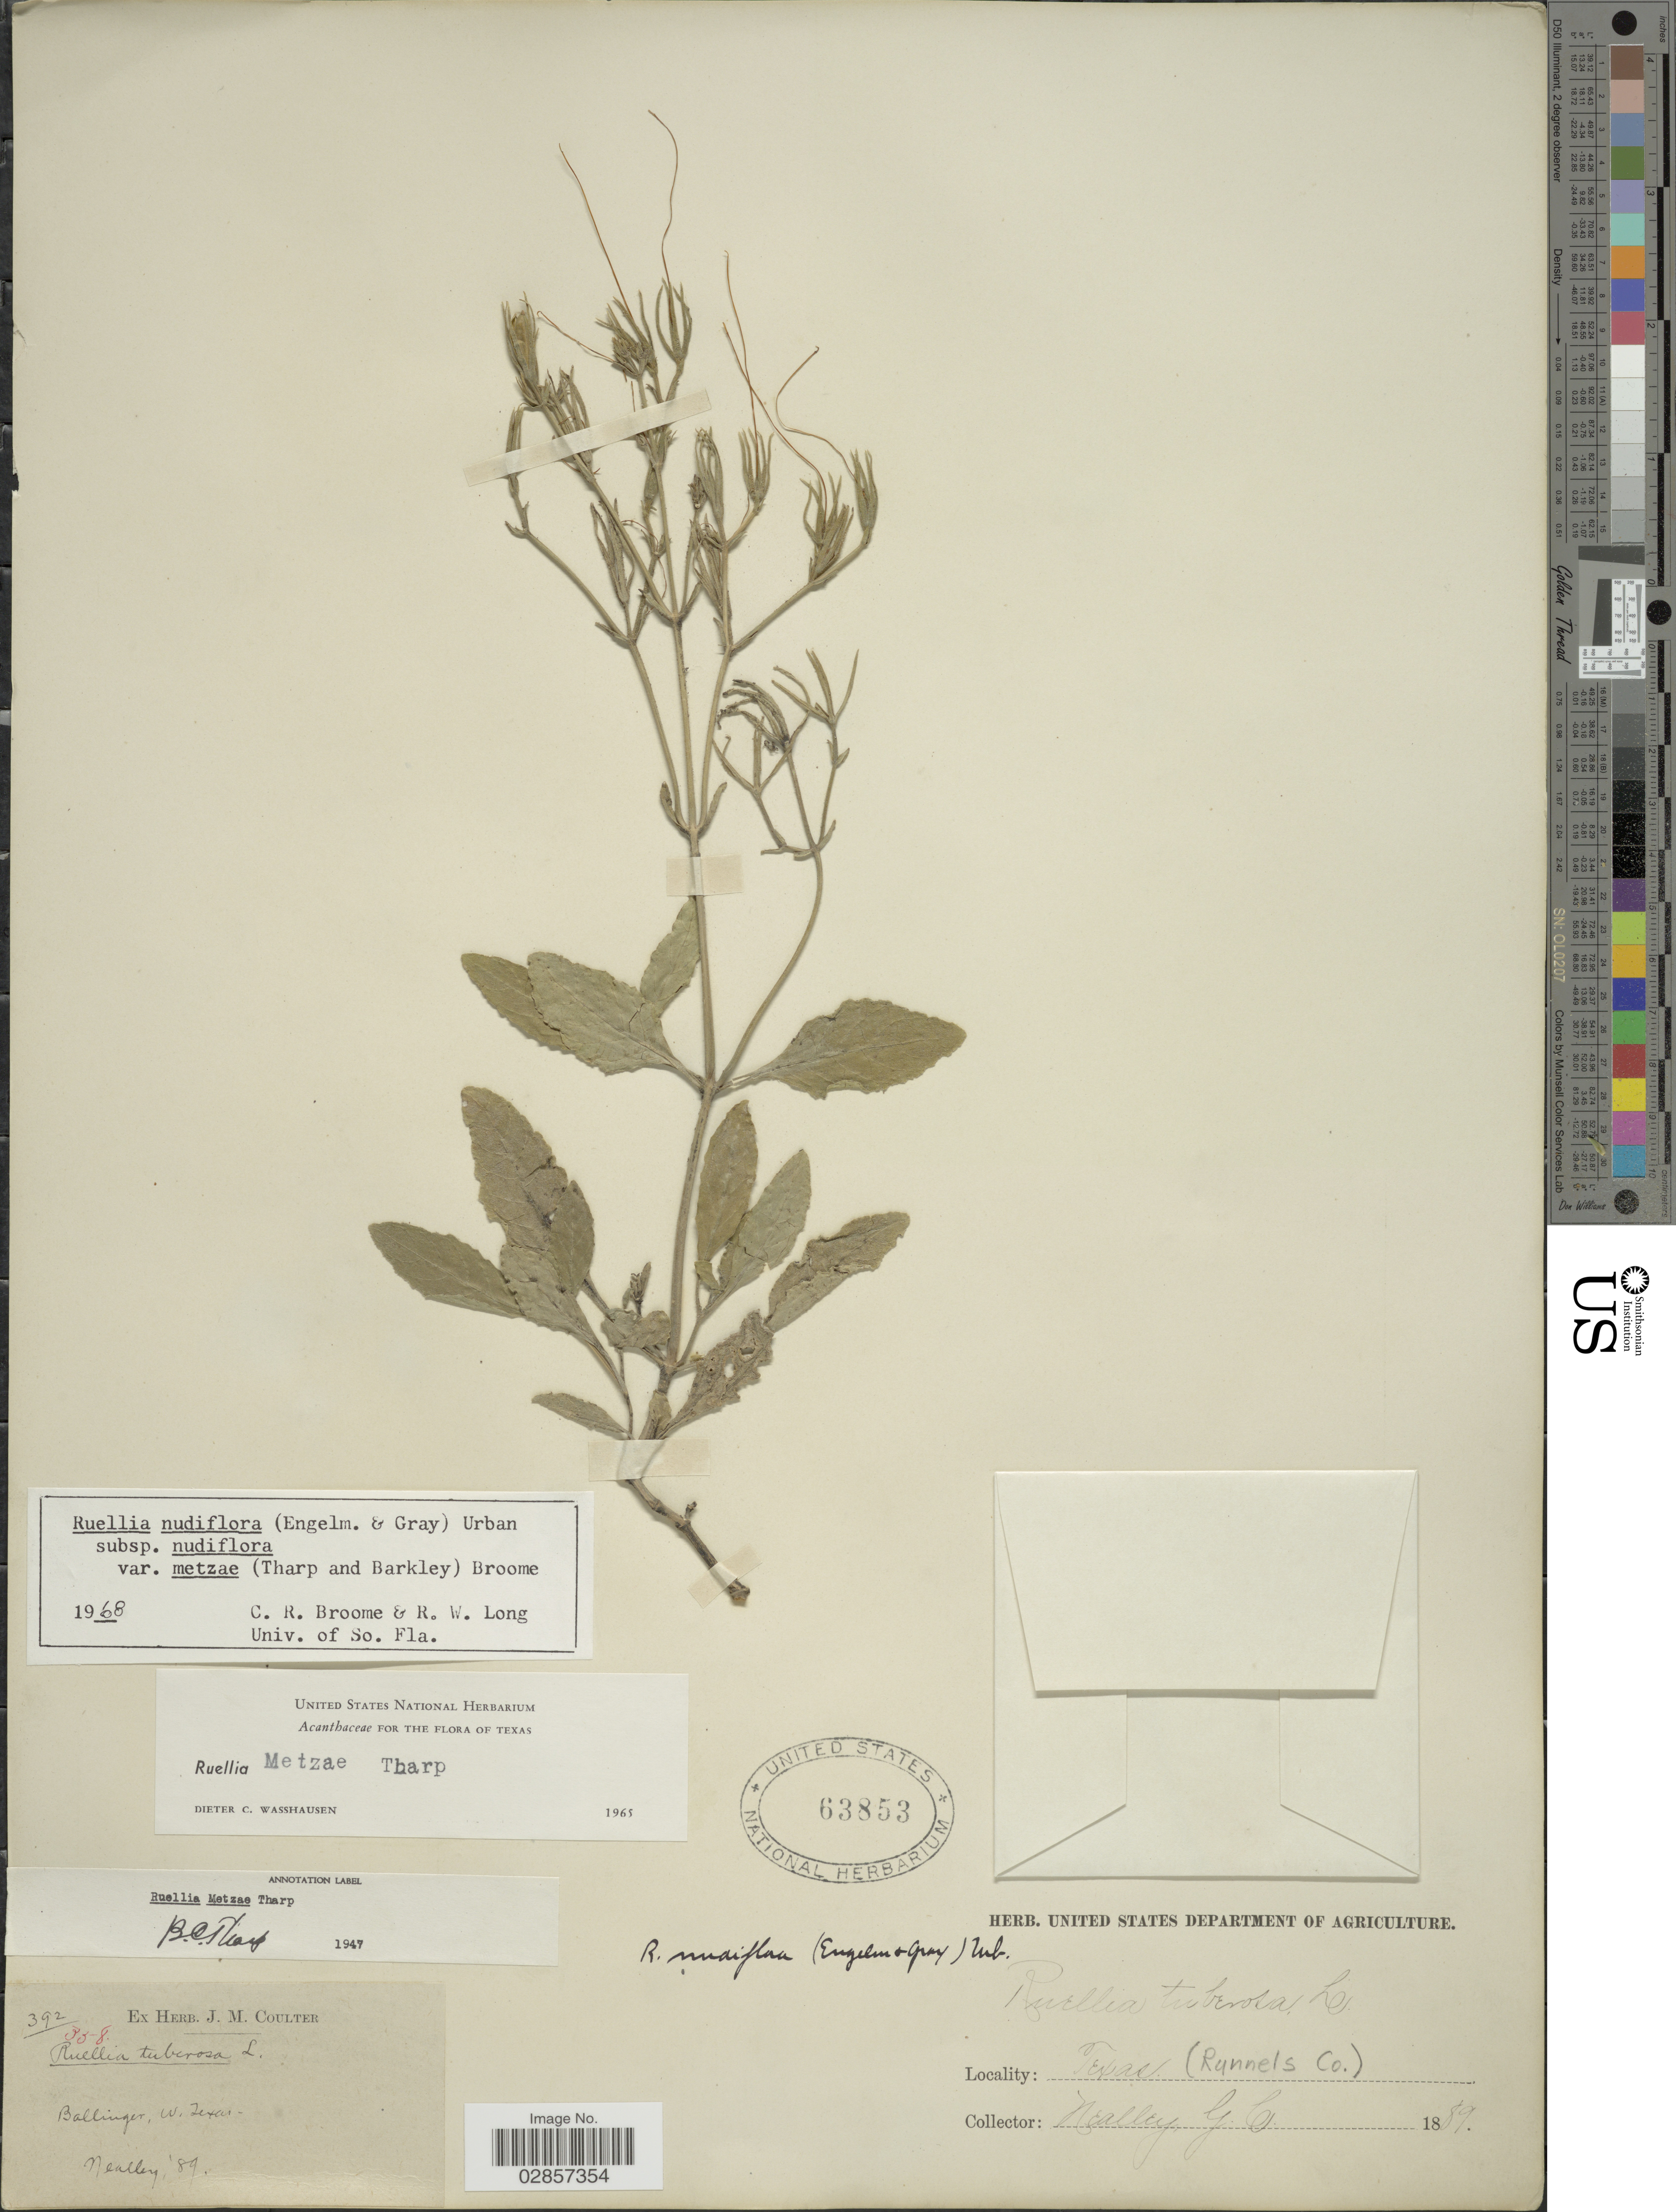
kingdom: Plantae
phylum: Tracheophyta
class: Magnoliopsida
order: Lamiales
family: Acanthaceae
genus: Ruellia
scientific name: Ruellia metziae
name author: Tharp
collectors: G. Neally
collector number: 392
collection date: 1889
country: United States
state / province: Texas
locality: Runnels Co., Ballinger, W. Texas.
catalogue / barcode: US 63853